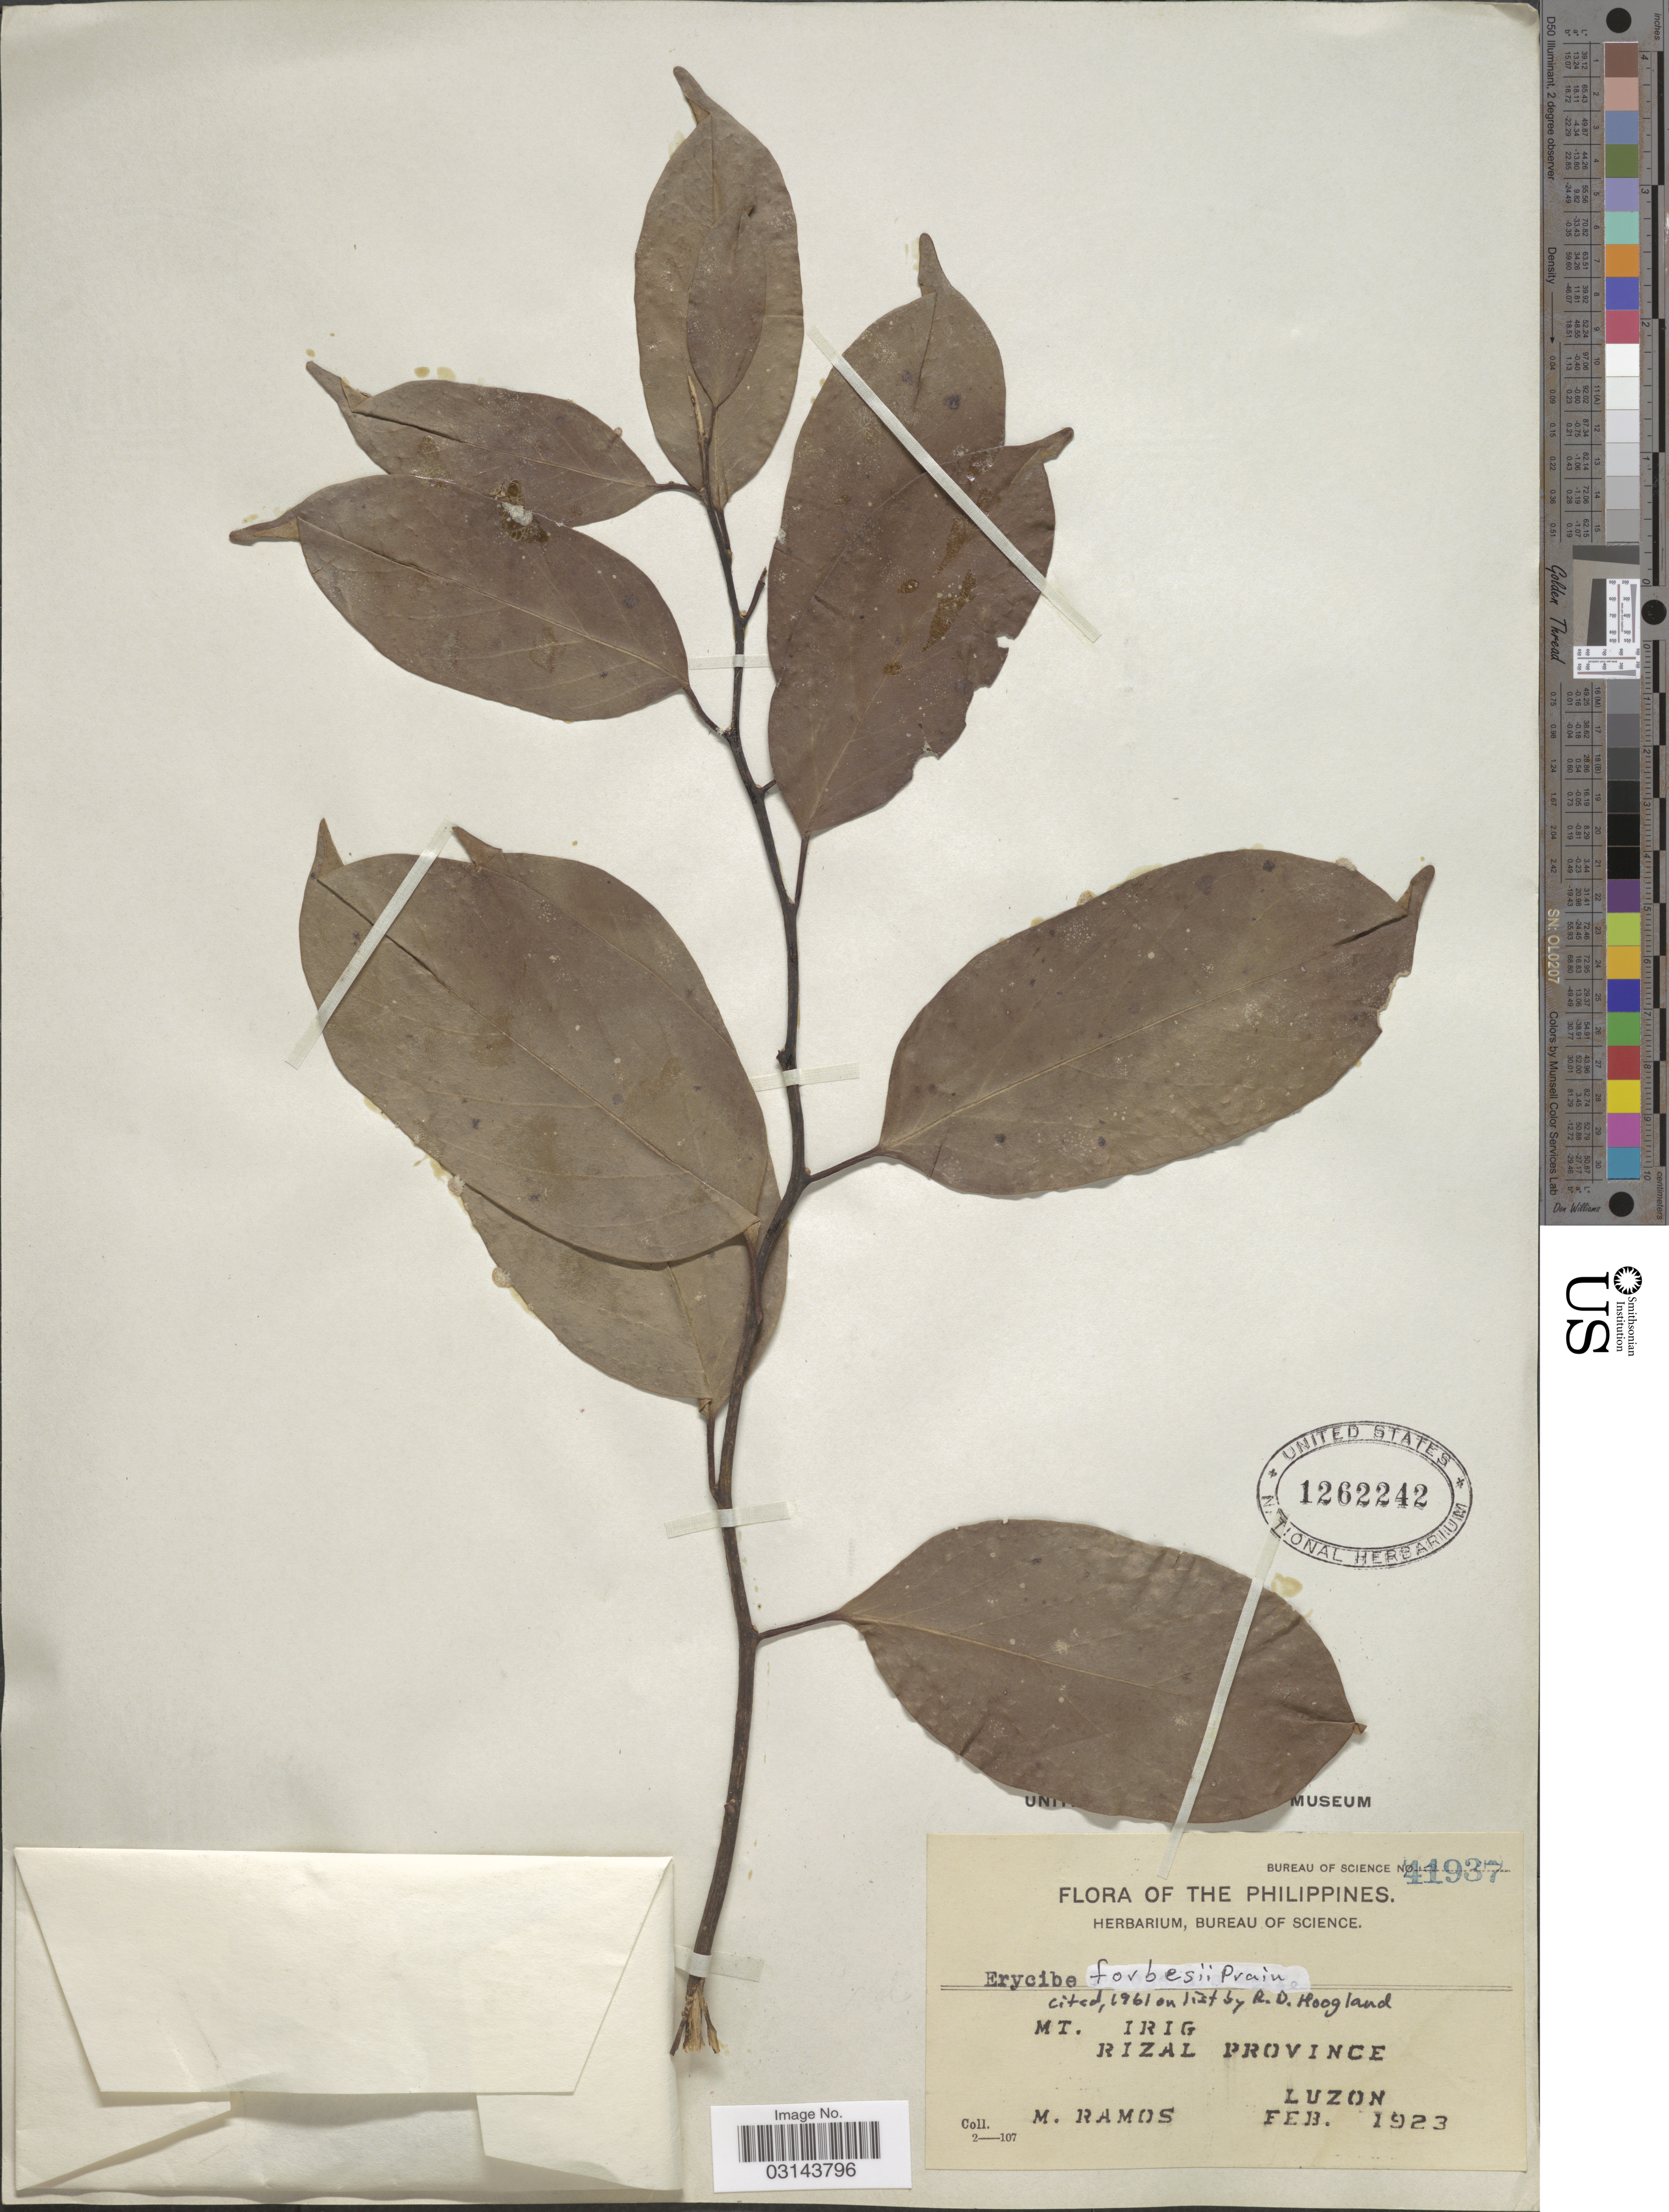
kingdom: Plantae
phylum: Tracheophyta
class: Magnoliopsida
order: Solanales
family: Convolvulaceae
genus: Erycibe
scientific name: Erycibe forbesii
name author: Prain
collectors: M. Ramos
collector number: Bureau of Science 41937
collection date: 1923-02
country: Philippines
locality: Mt. Irig. Rizal Province Luzon.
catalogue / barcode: US 1262242